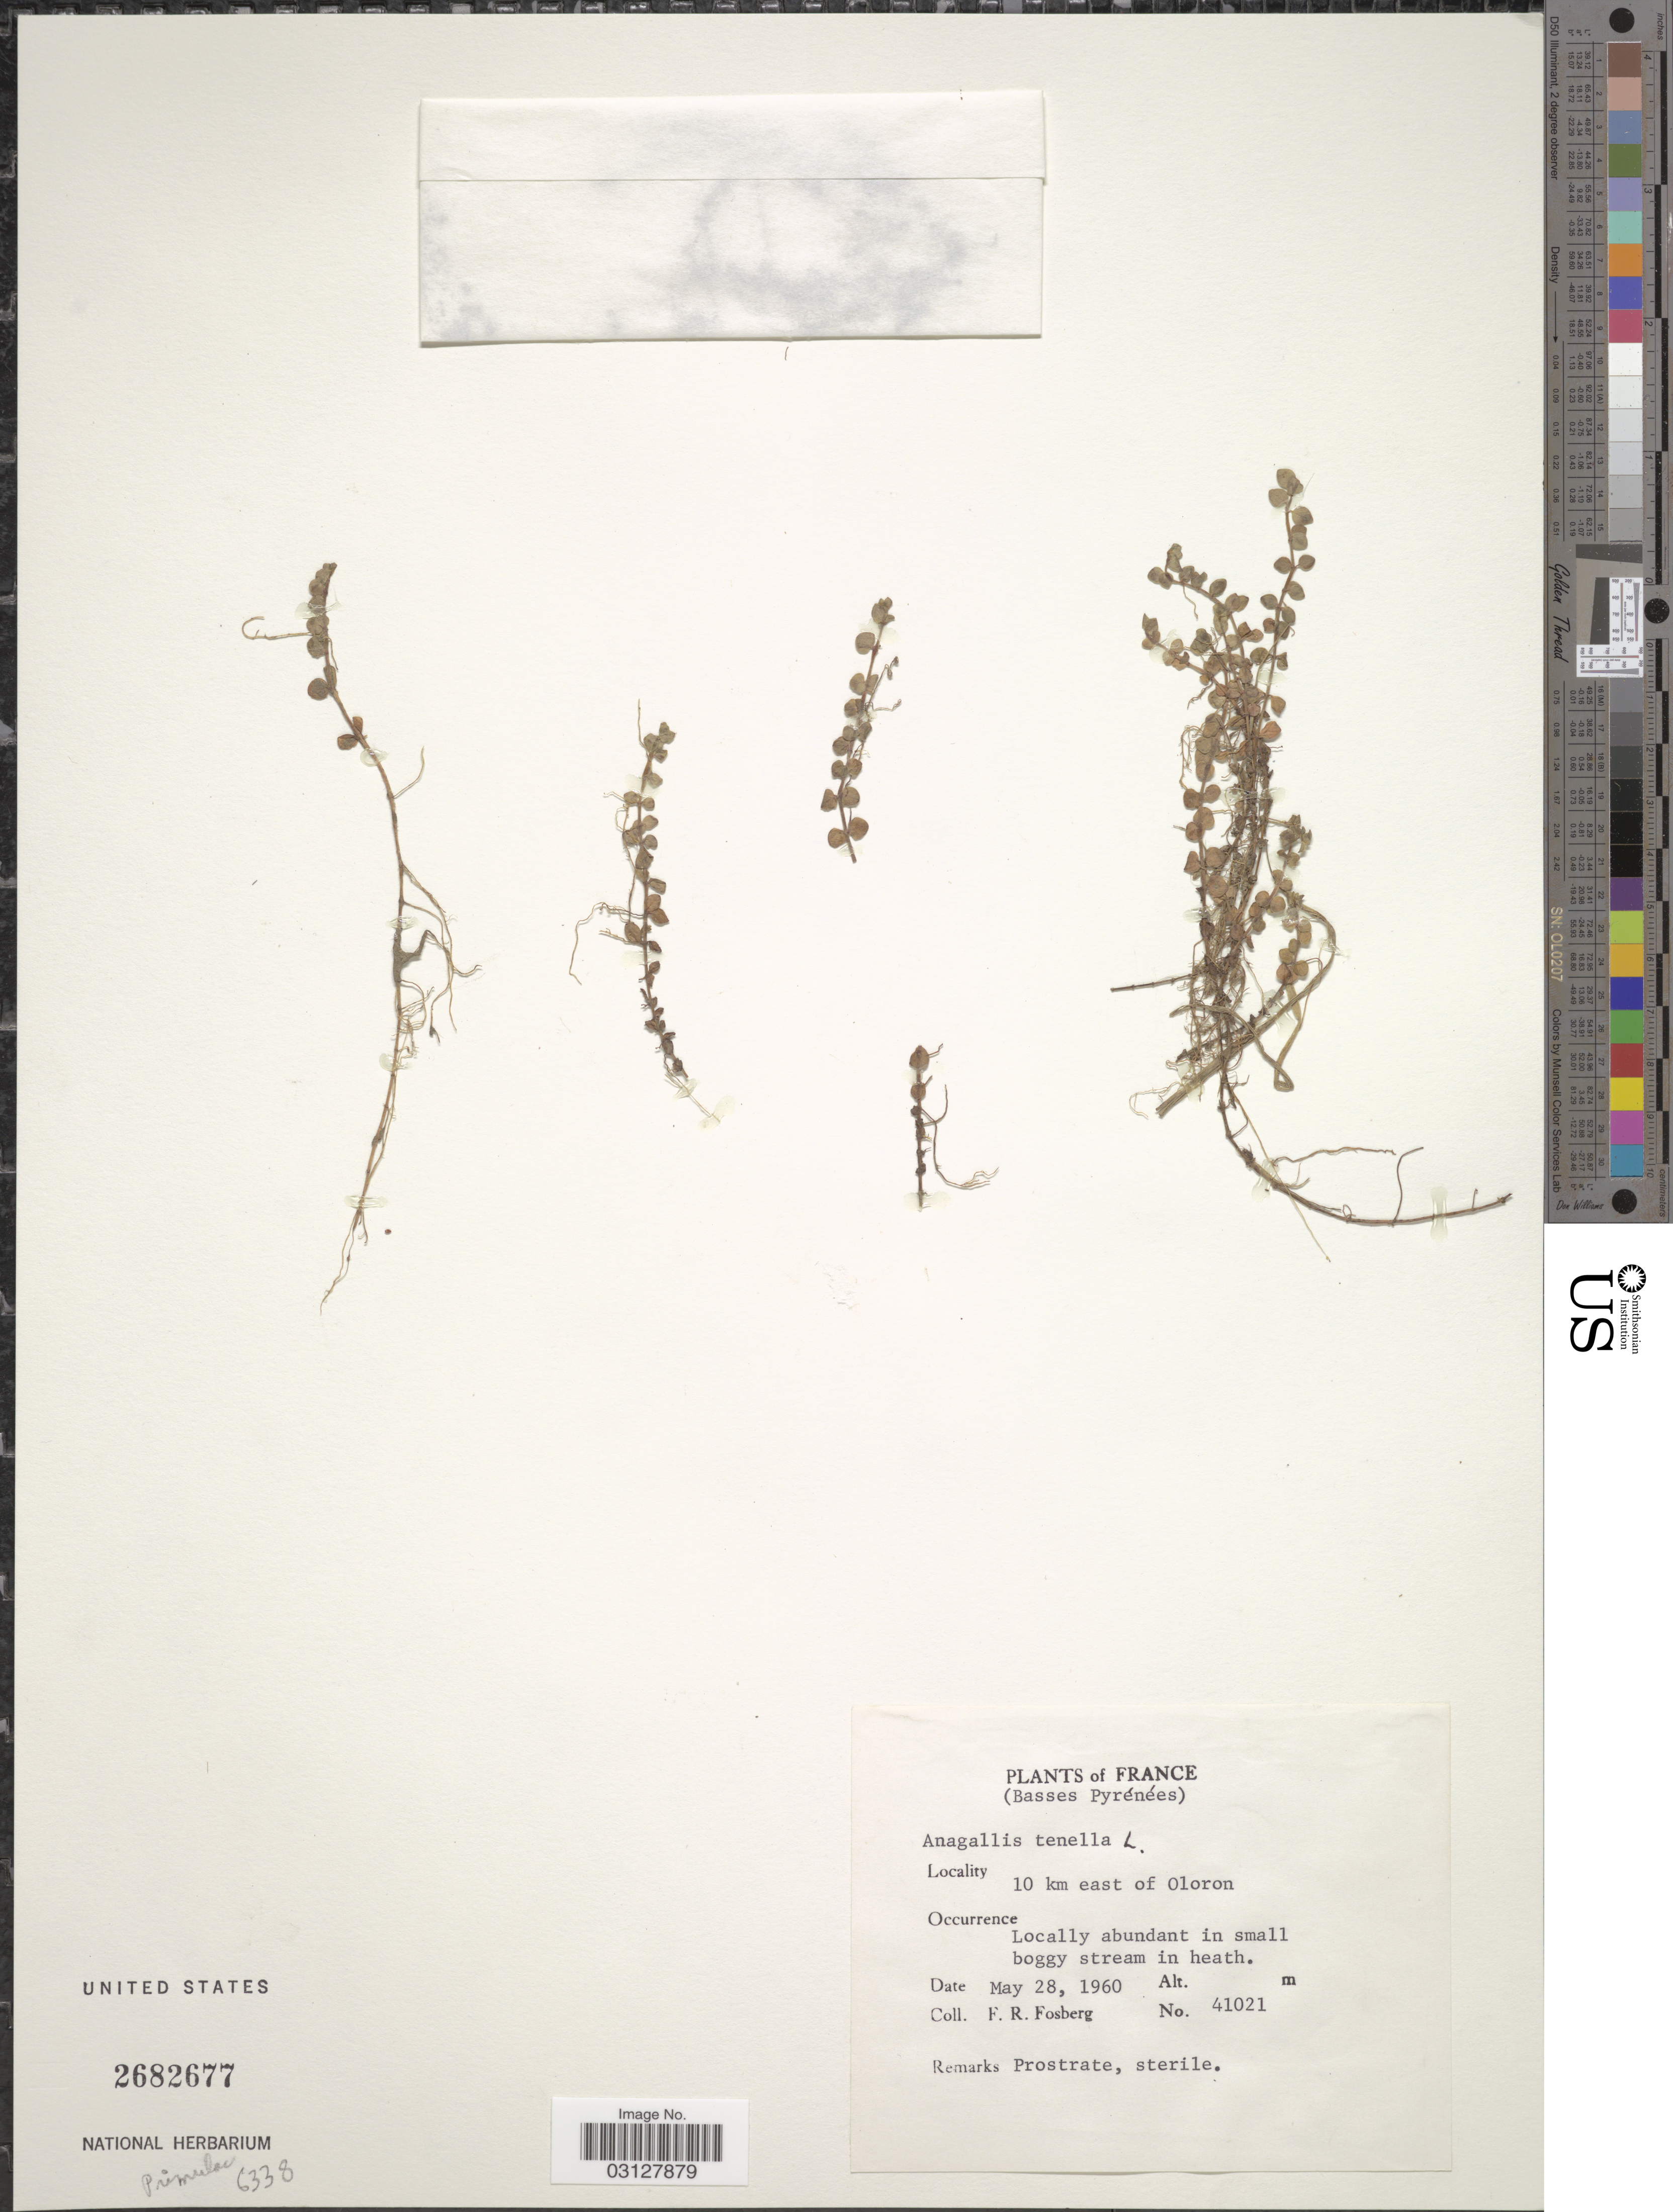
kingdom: Plantae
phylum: Tracheophyta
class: Magnoliopsida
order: Ericales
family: Primulaceae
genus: Anagallis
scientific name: Anagallis tenella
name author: (L.) L.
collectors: F. R. Fosberg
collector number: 41021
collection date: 1960-05-28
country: France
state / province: Nouvelle-Aquitaine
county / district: Pyrénées-Atlantiques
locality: (Basses Pyrénées), 10 km east of Oloron.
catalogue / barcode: US 2682677